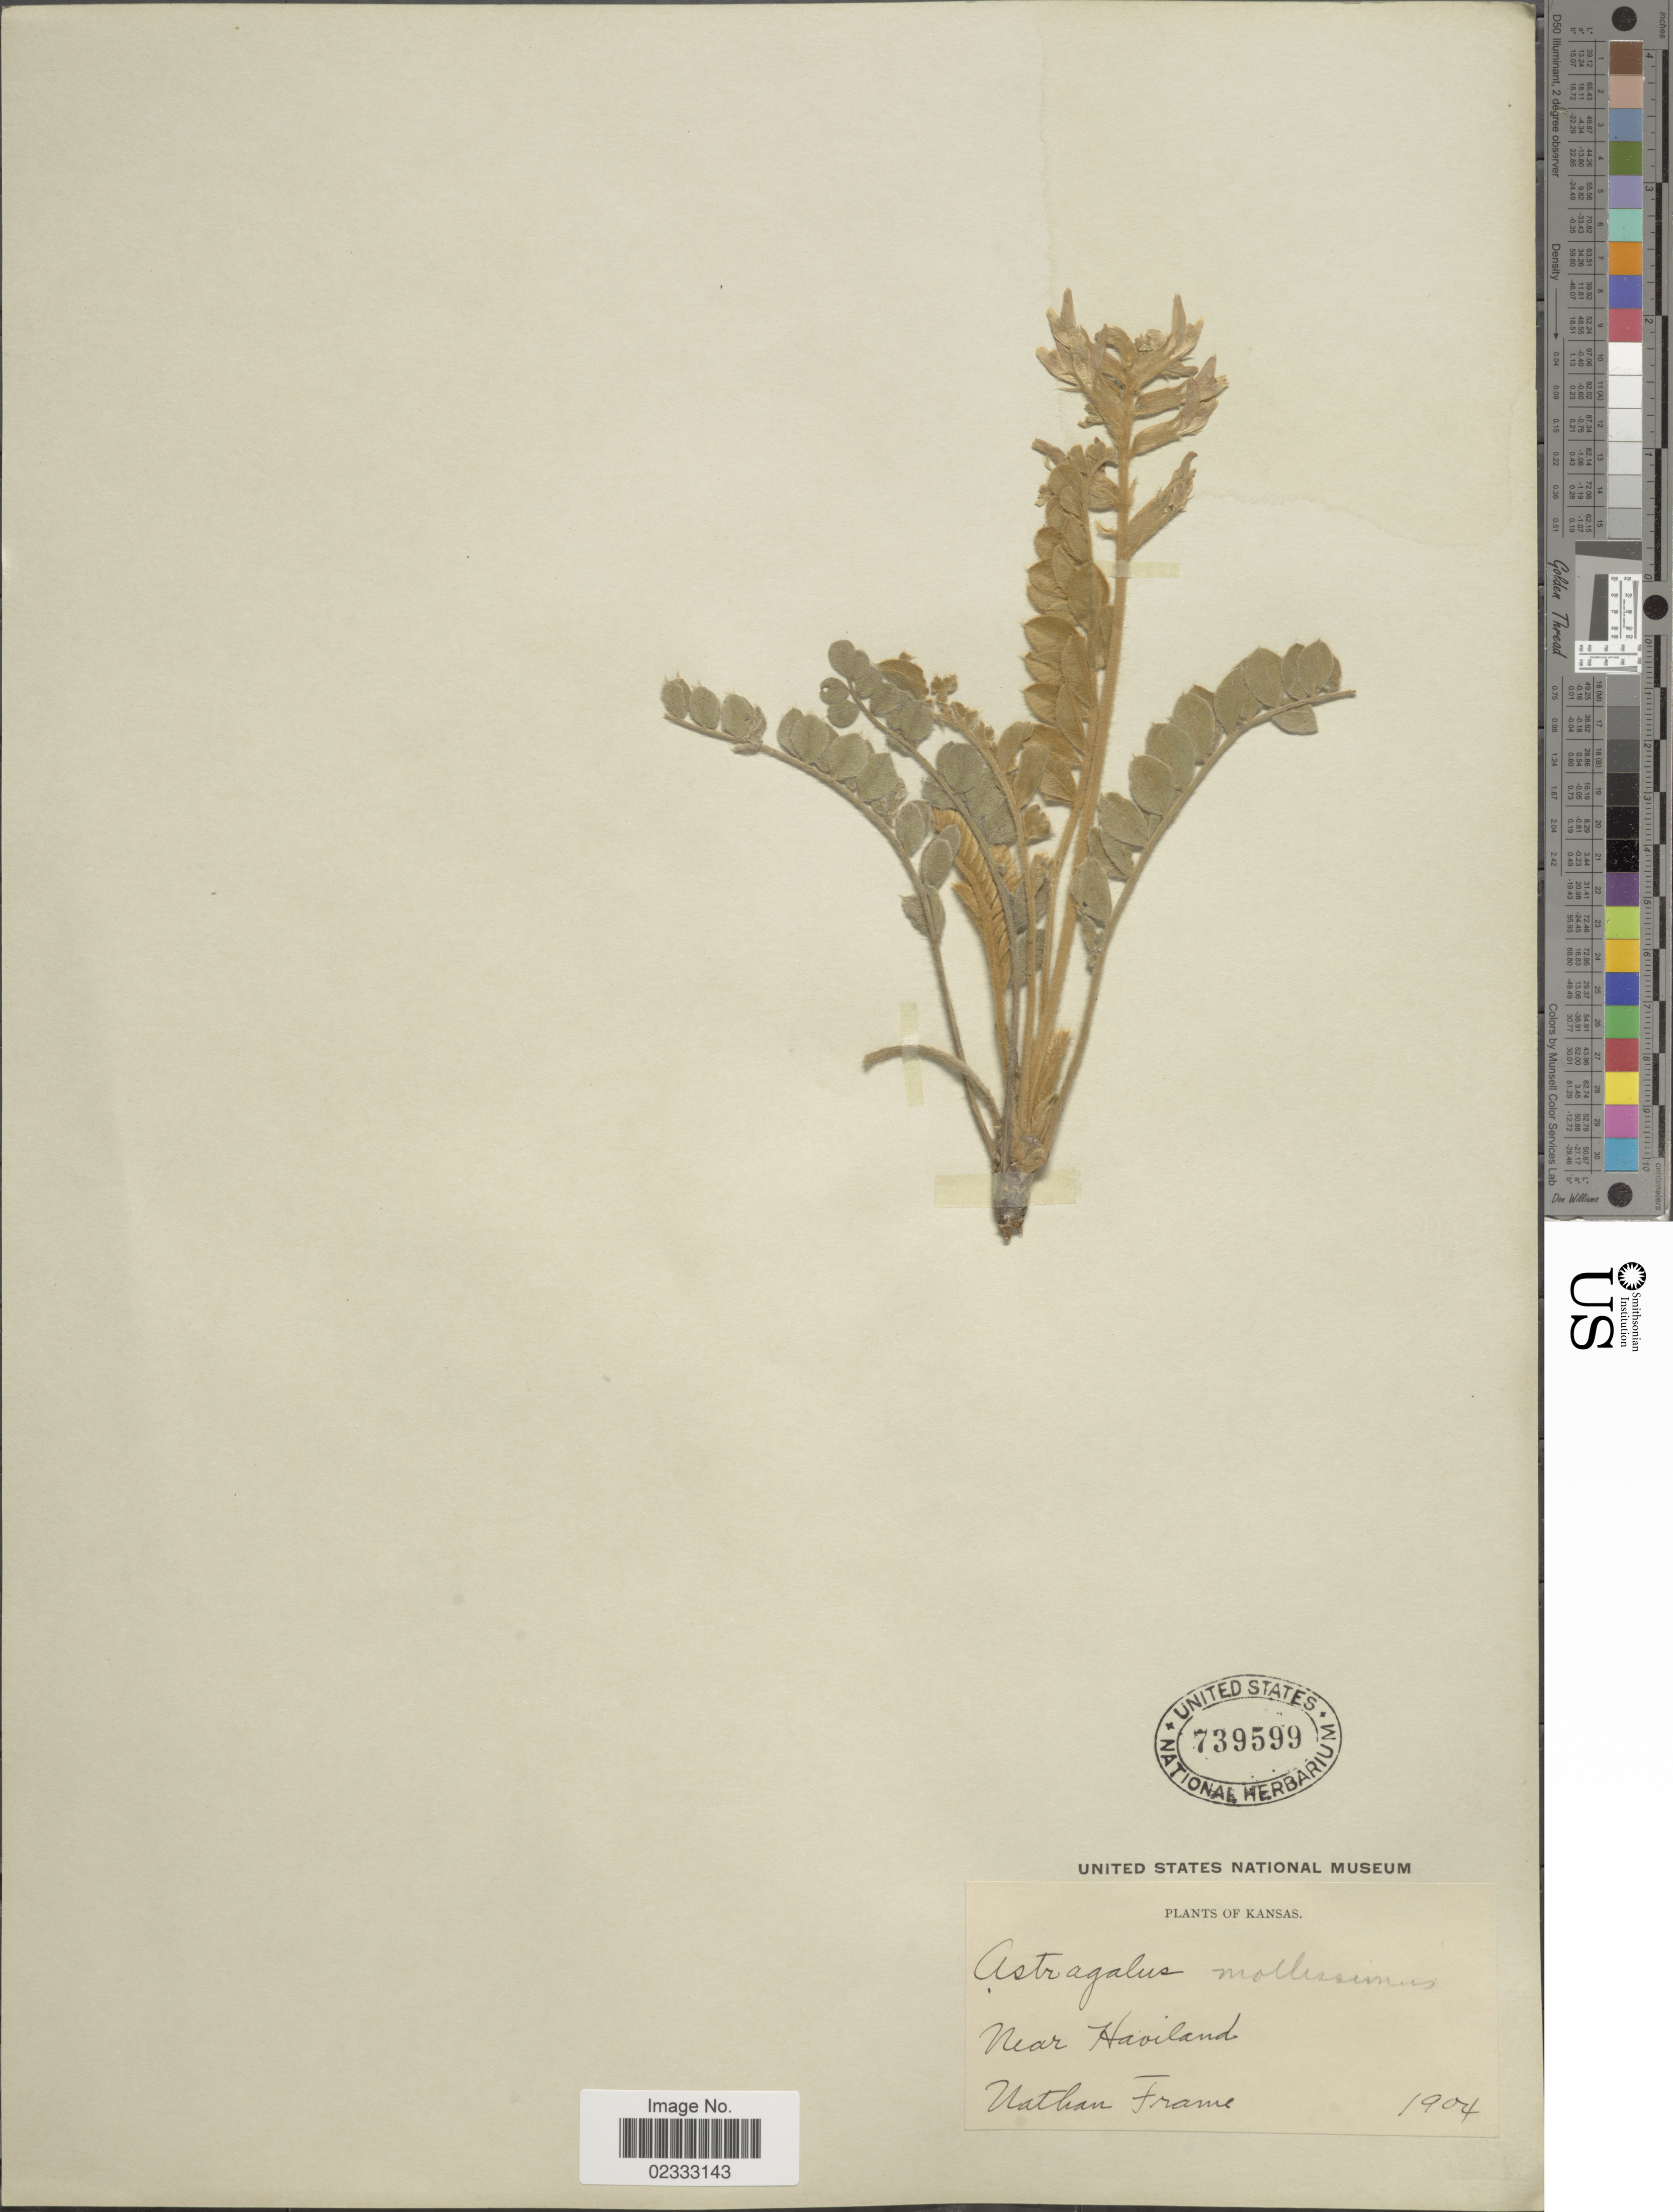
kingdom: Plantae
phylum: Tracheophyta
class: Magnoliopsida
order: Fabales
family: Fabaceae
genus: Astragalus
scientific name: Astragalus mollissimus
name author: Torr.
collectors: N. Frame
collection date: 1904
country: United States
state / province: Kansas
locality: Kansas, Near Haviland.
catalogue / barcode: US 739599